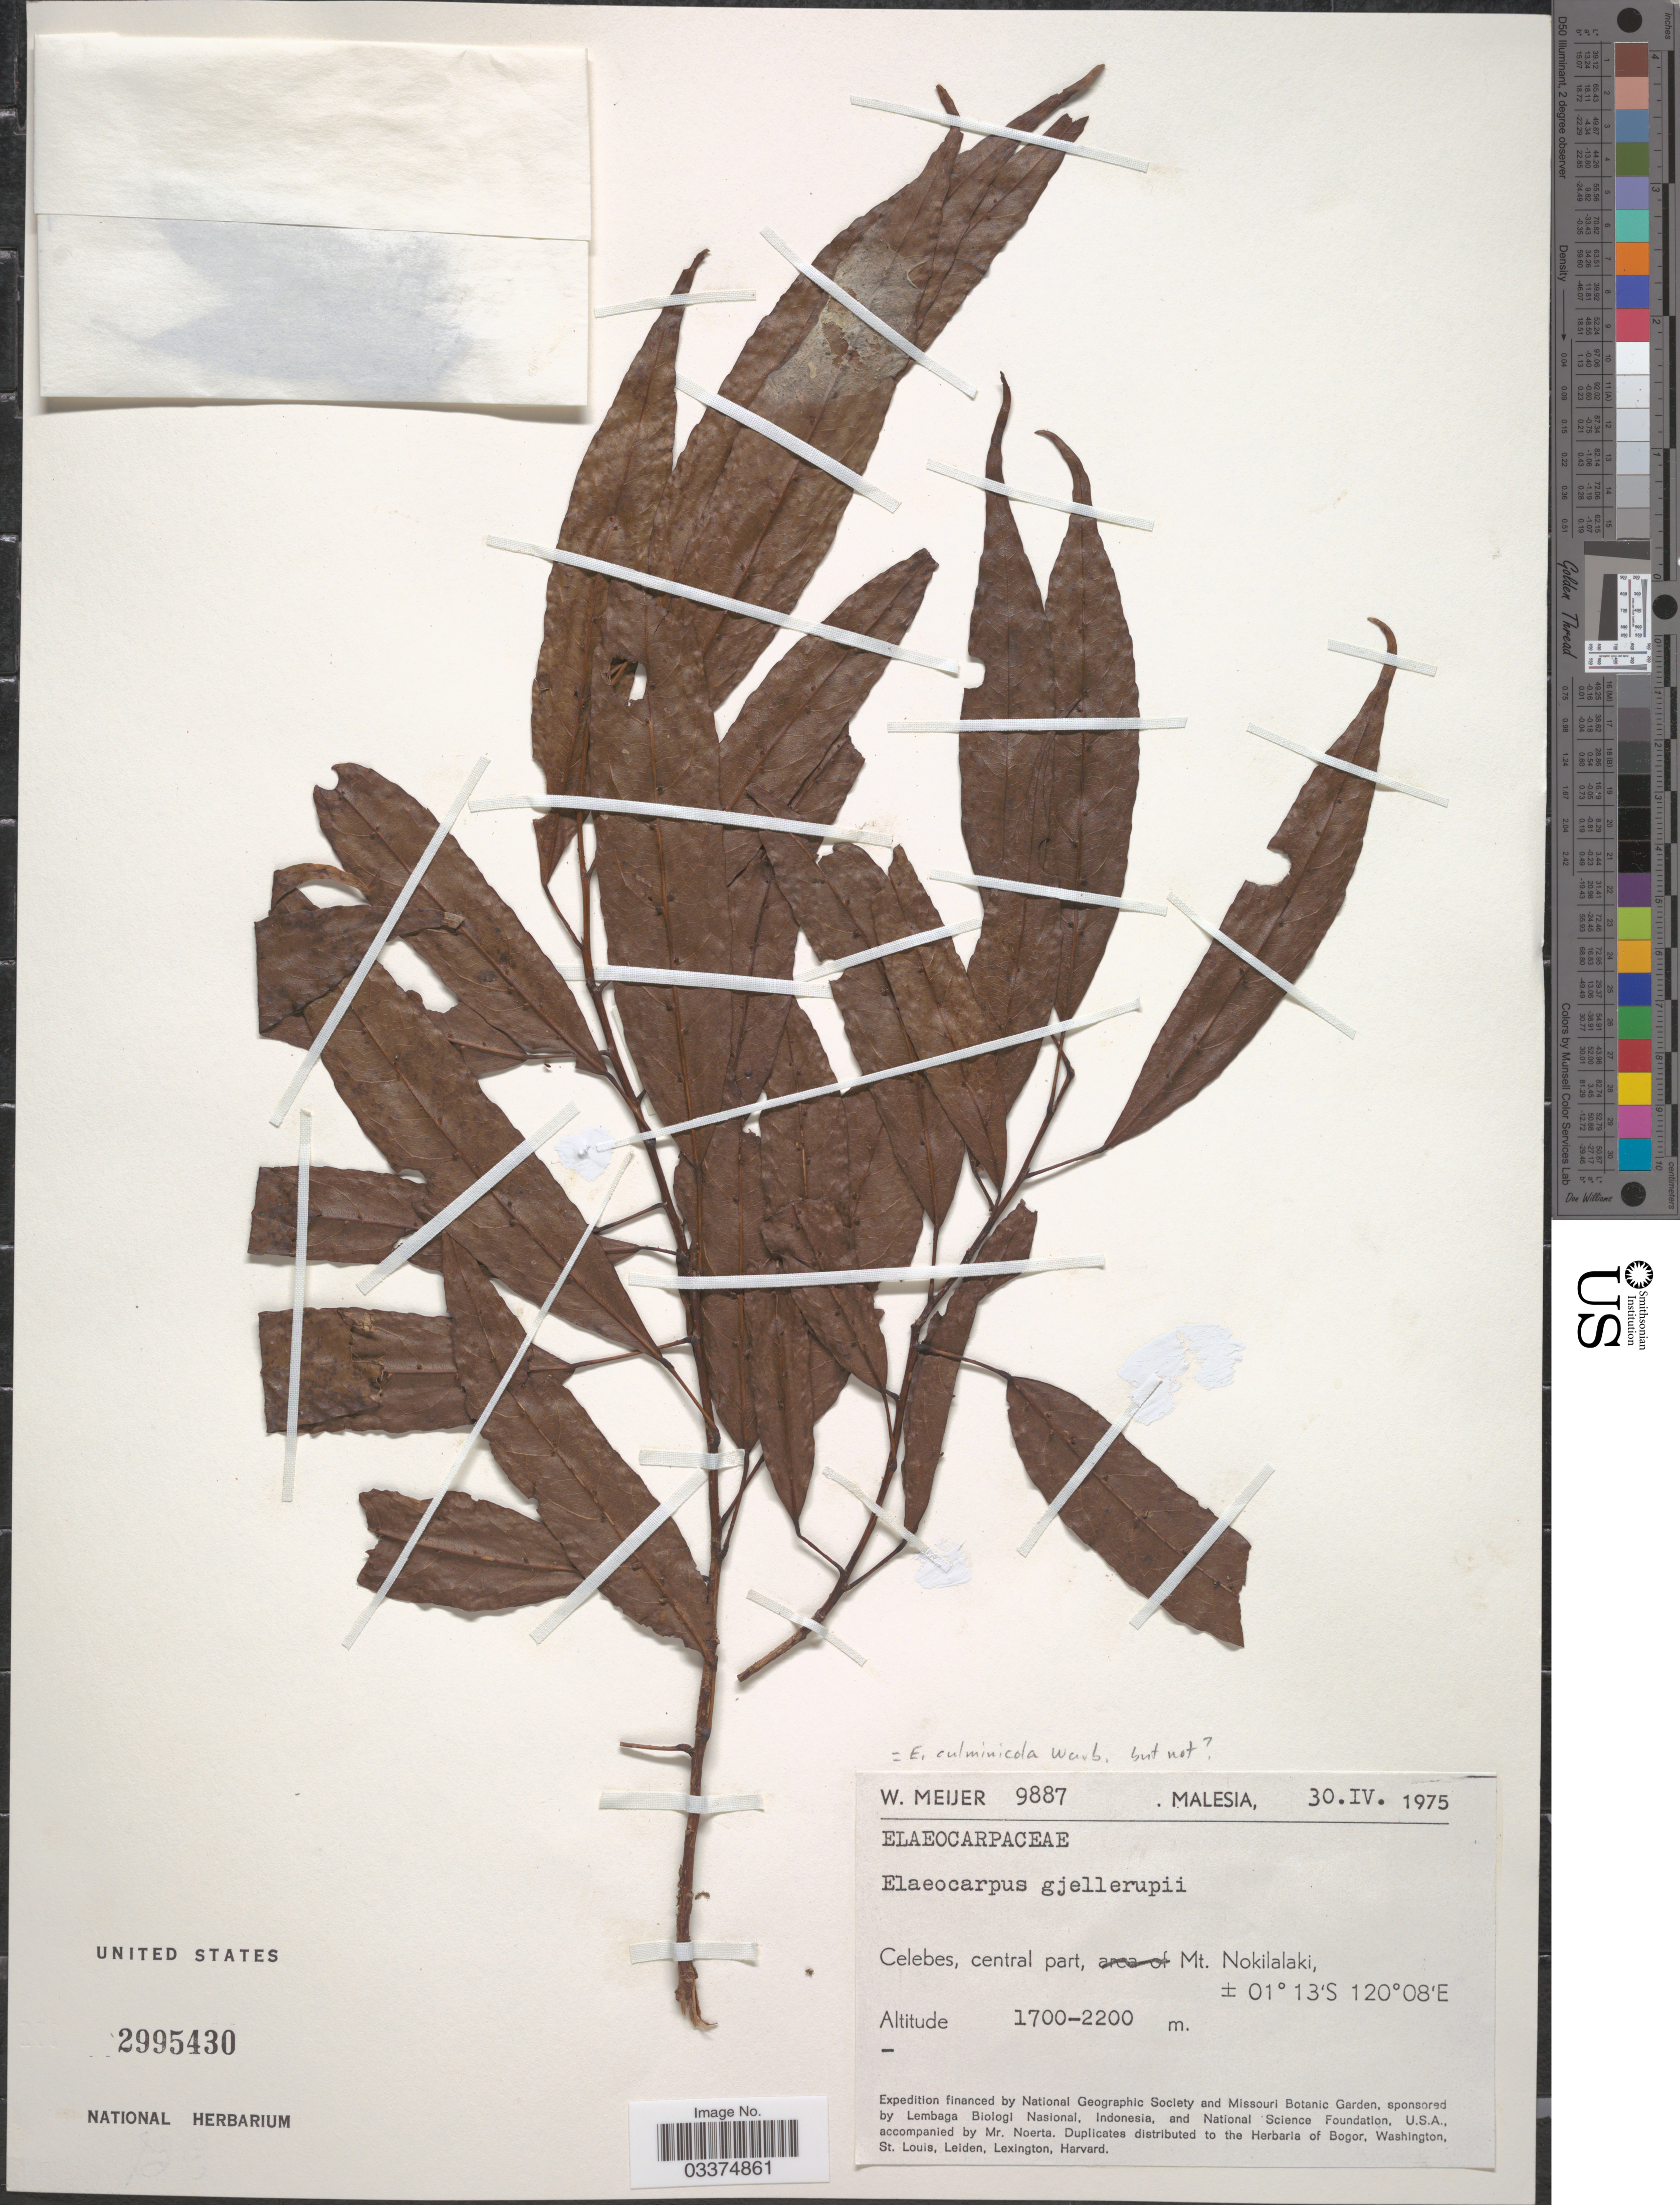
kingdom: Plantae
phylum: Tracheophyta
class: Magnoliopsida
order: Oxalidales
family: Elaeocarpaceae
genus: Elaeocarpus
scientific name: Elaeocarpus sp.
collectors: W. Meijer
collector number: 9887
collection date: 1975-04-30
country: Malaysia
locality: Malesia. Celebes, central part, Mt. Nokilalaki.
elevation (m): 1700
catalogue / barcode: US 2995430